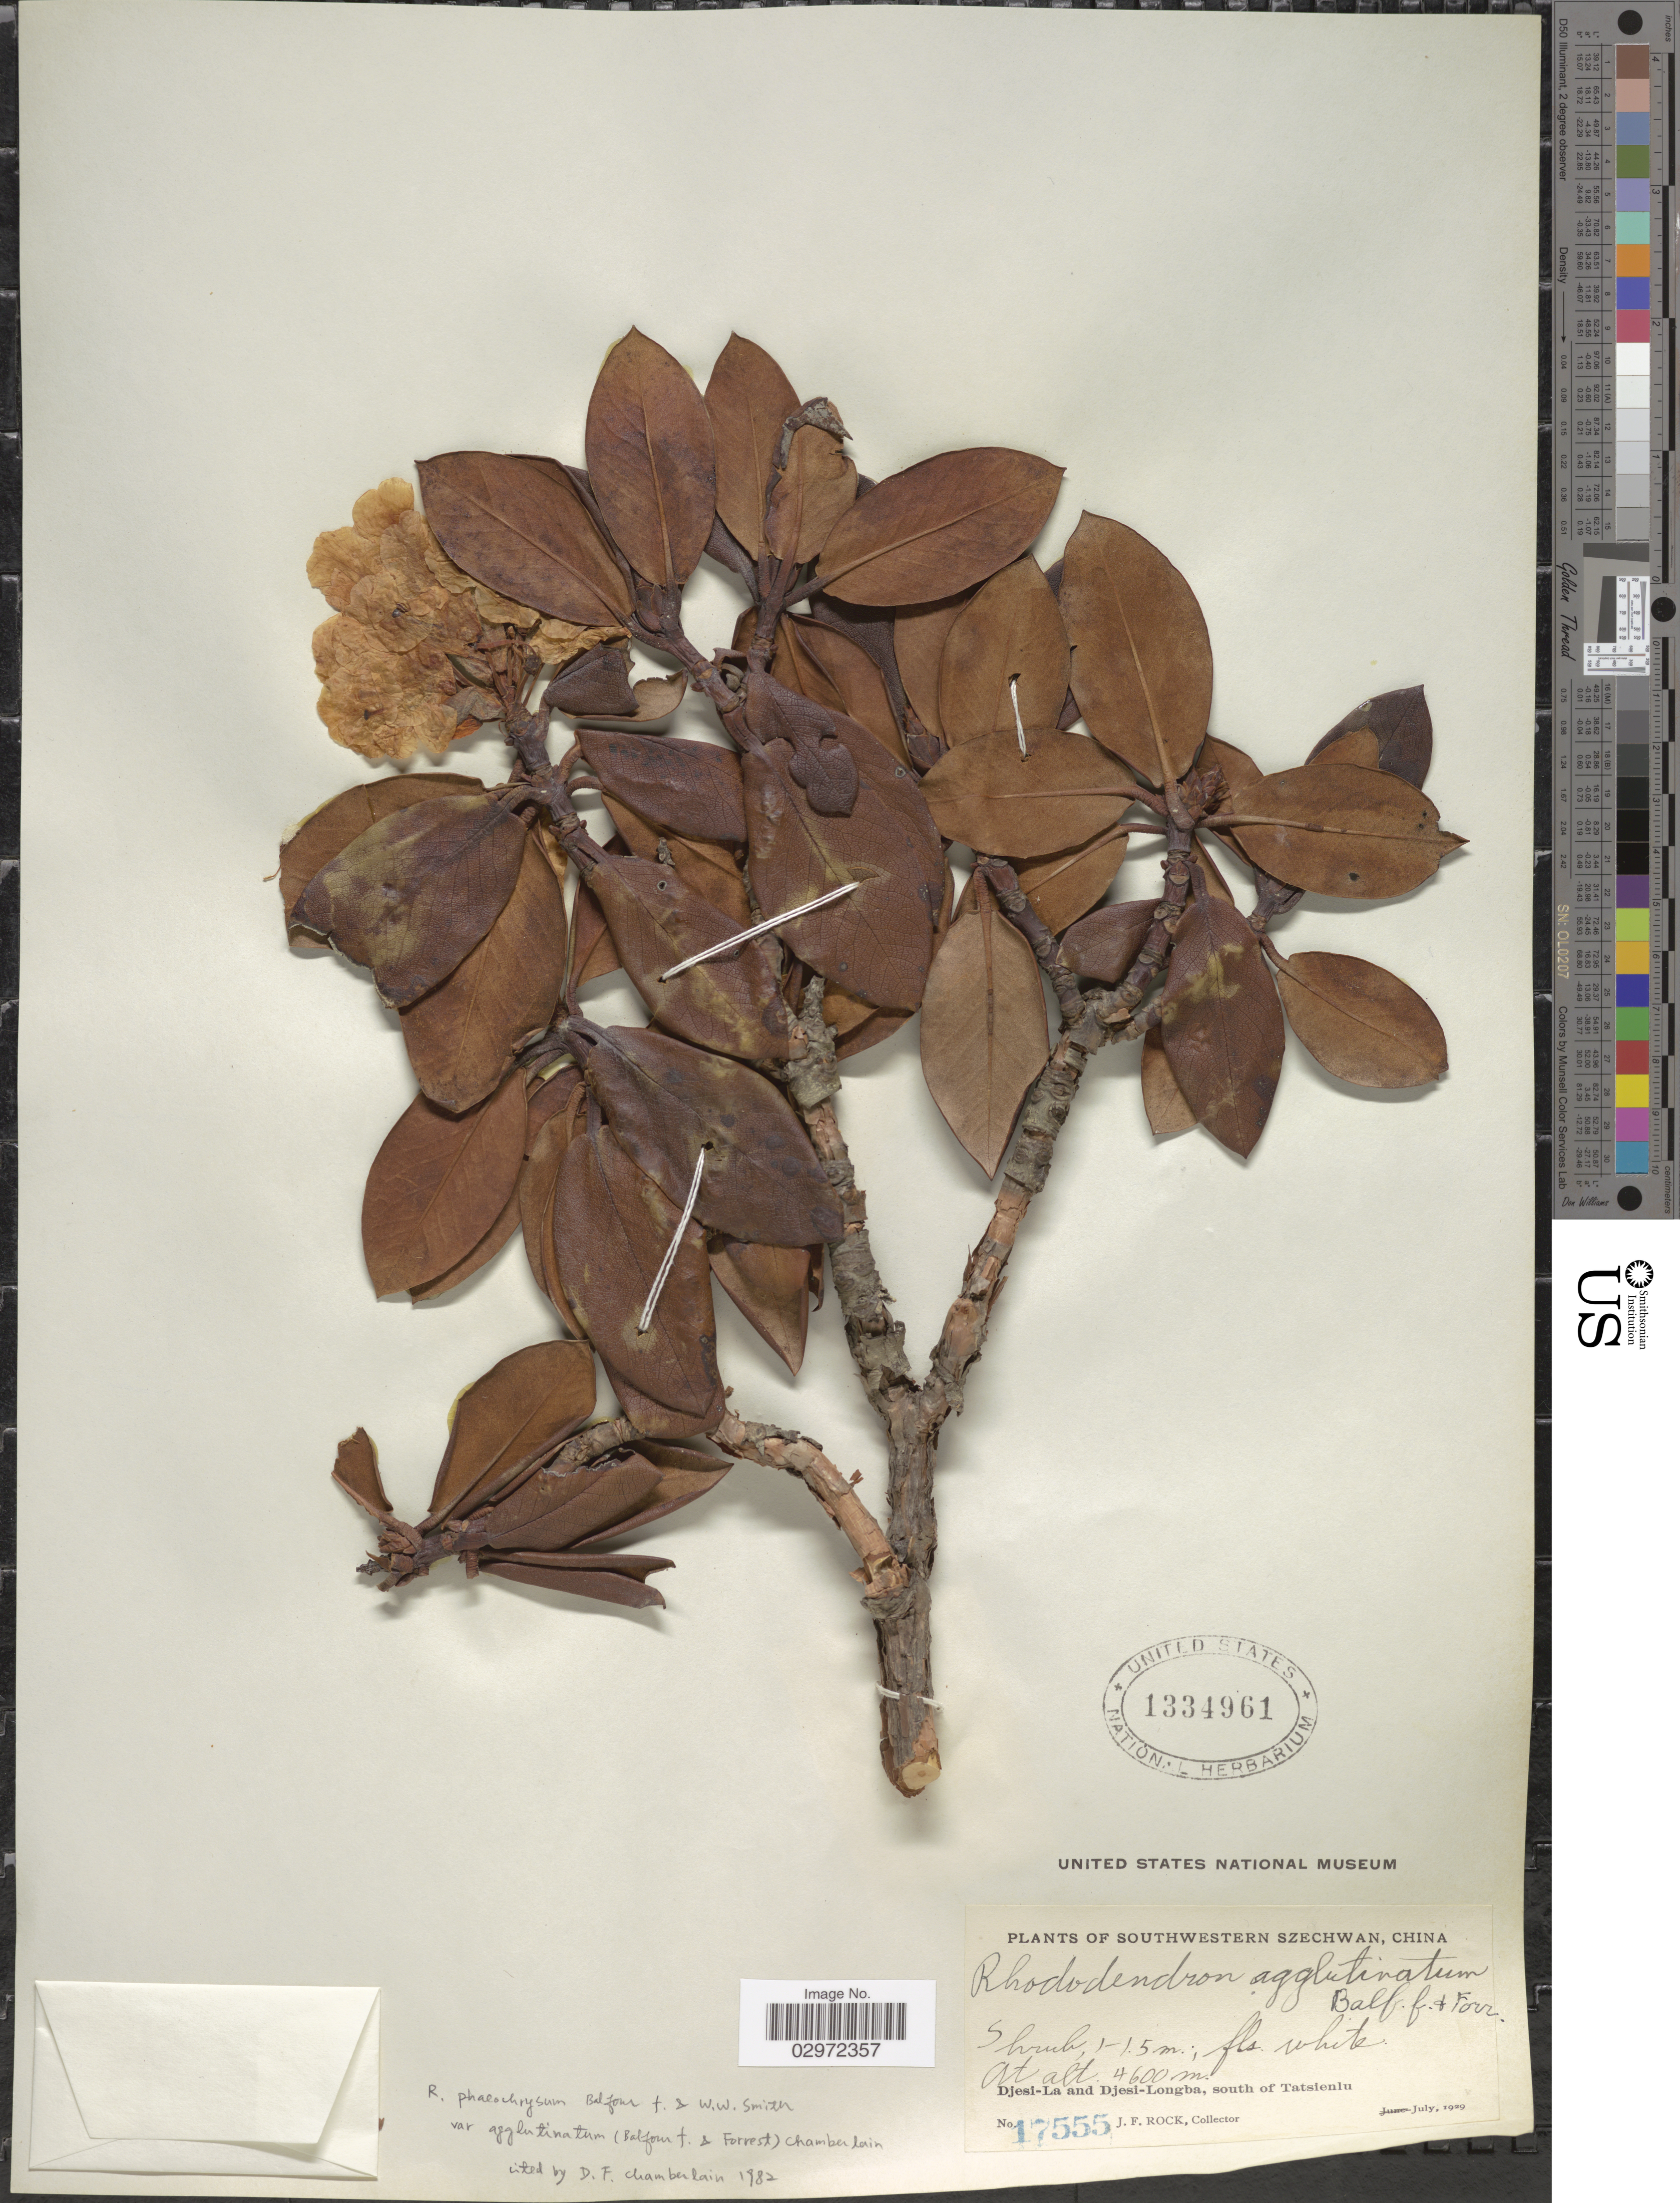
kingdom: Plantae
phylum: Tracheophyta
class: Magnoliopsida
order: Ericales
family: Ericaceae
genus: Rhododendron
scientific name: Rhododendron phaeochrysum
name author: Balf. f. & W.W. Sm.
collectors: J. Rock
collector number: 17555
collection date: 1929-07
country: China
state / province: Sichuan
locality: Southwestern Szechwan, Djesi-La and Djesi-Longba, south of Tatsienlu.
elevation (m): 4600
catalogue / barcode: US 1334961